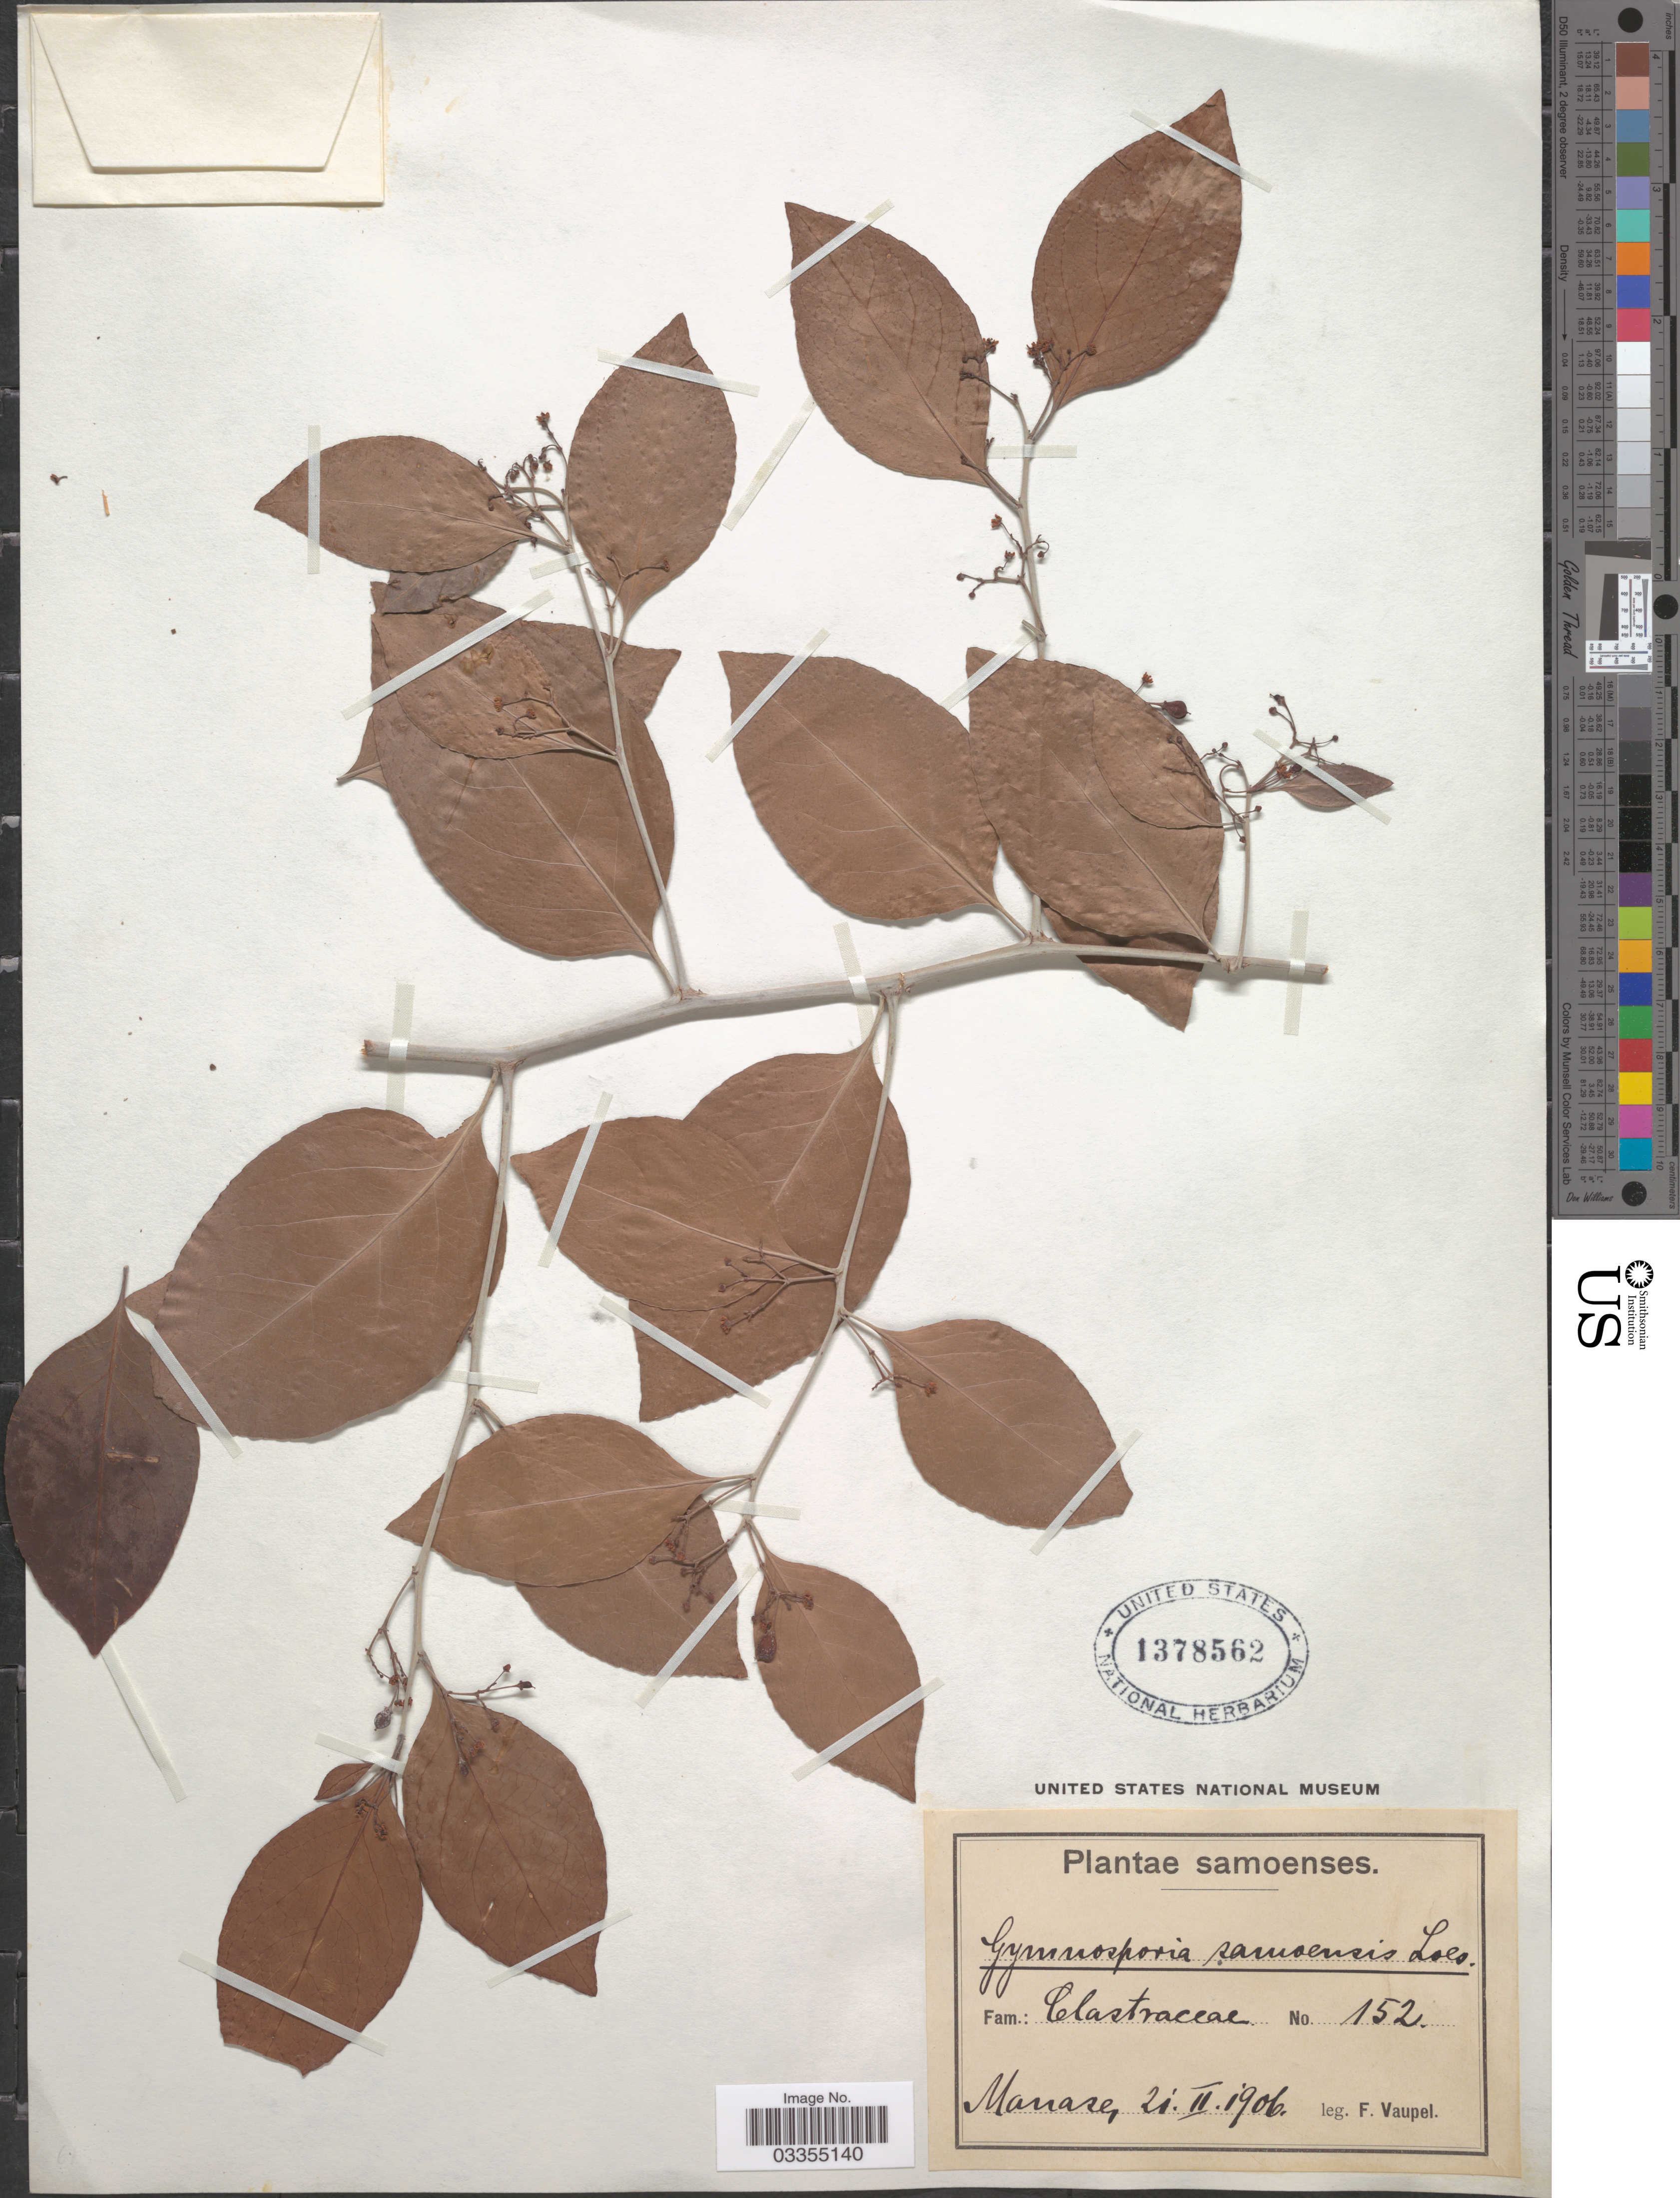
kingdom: Plantae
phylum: Tracheophyta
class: Magnoliopsida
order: Celastrales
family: Celastraceae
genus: Gymnosporia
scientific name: Gymnosporia vitiensis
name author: Seem.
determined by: Wagner, W. L., (BOT), Smithsonian Institution - National Museum of Natural History (UNITED STATES)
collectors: F. Vaupel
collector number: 152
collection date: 1906-02-21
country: Samoa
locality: Samoenses. Manase.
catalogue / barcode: US 1378562